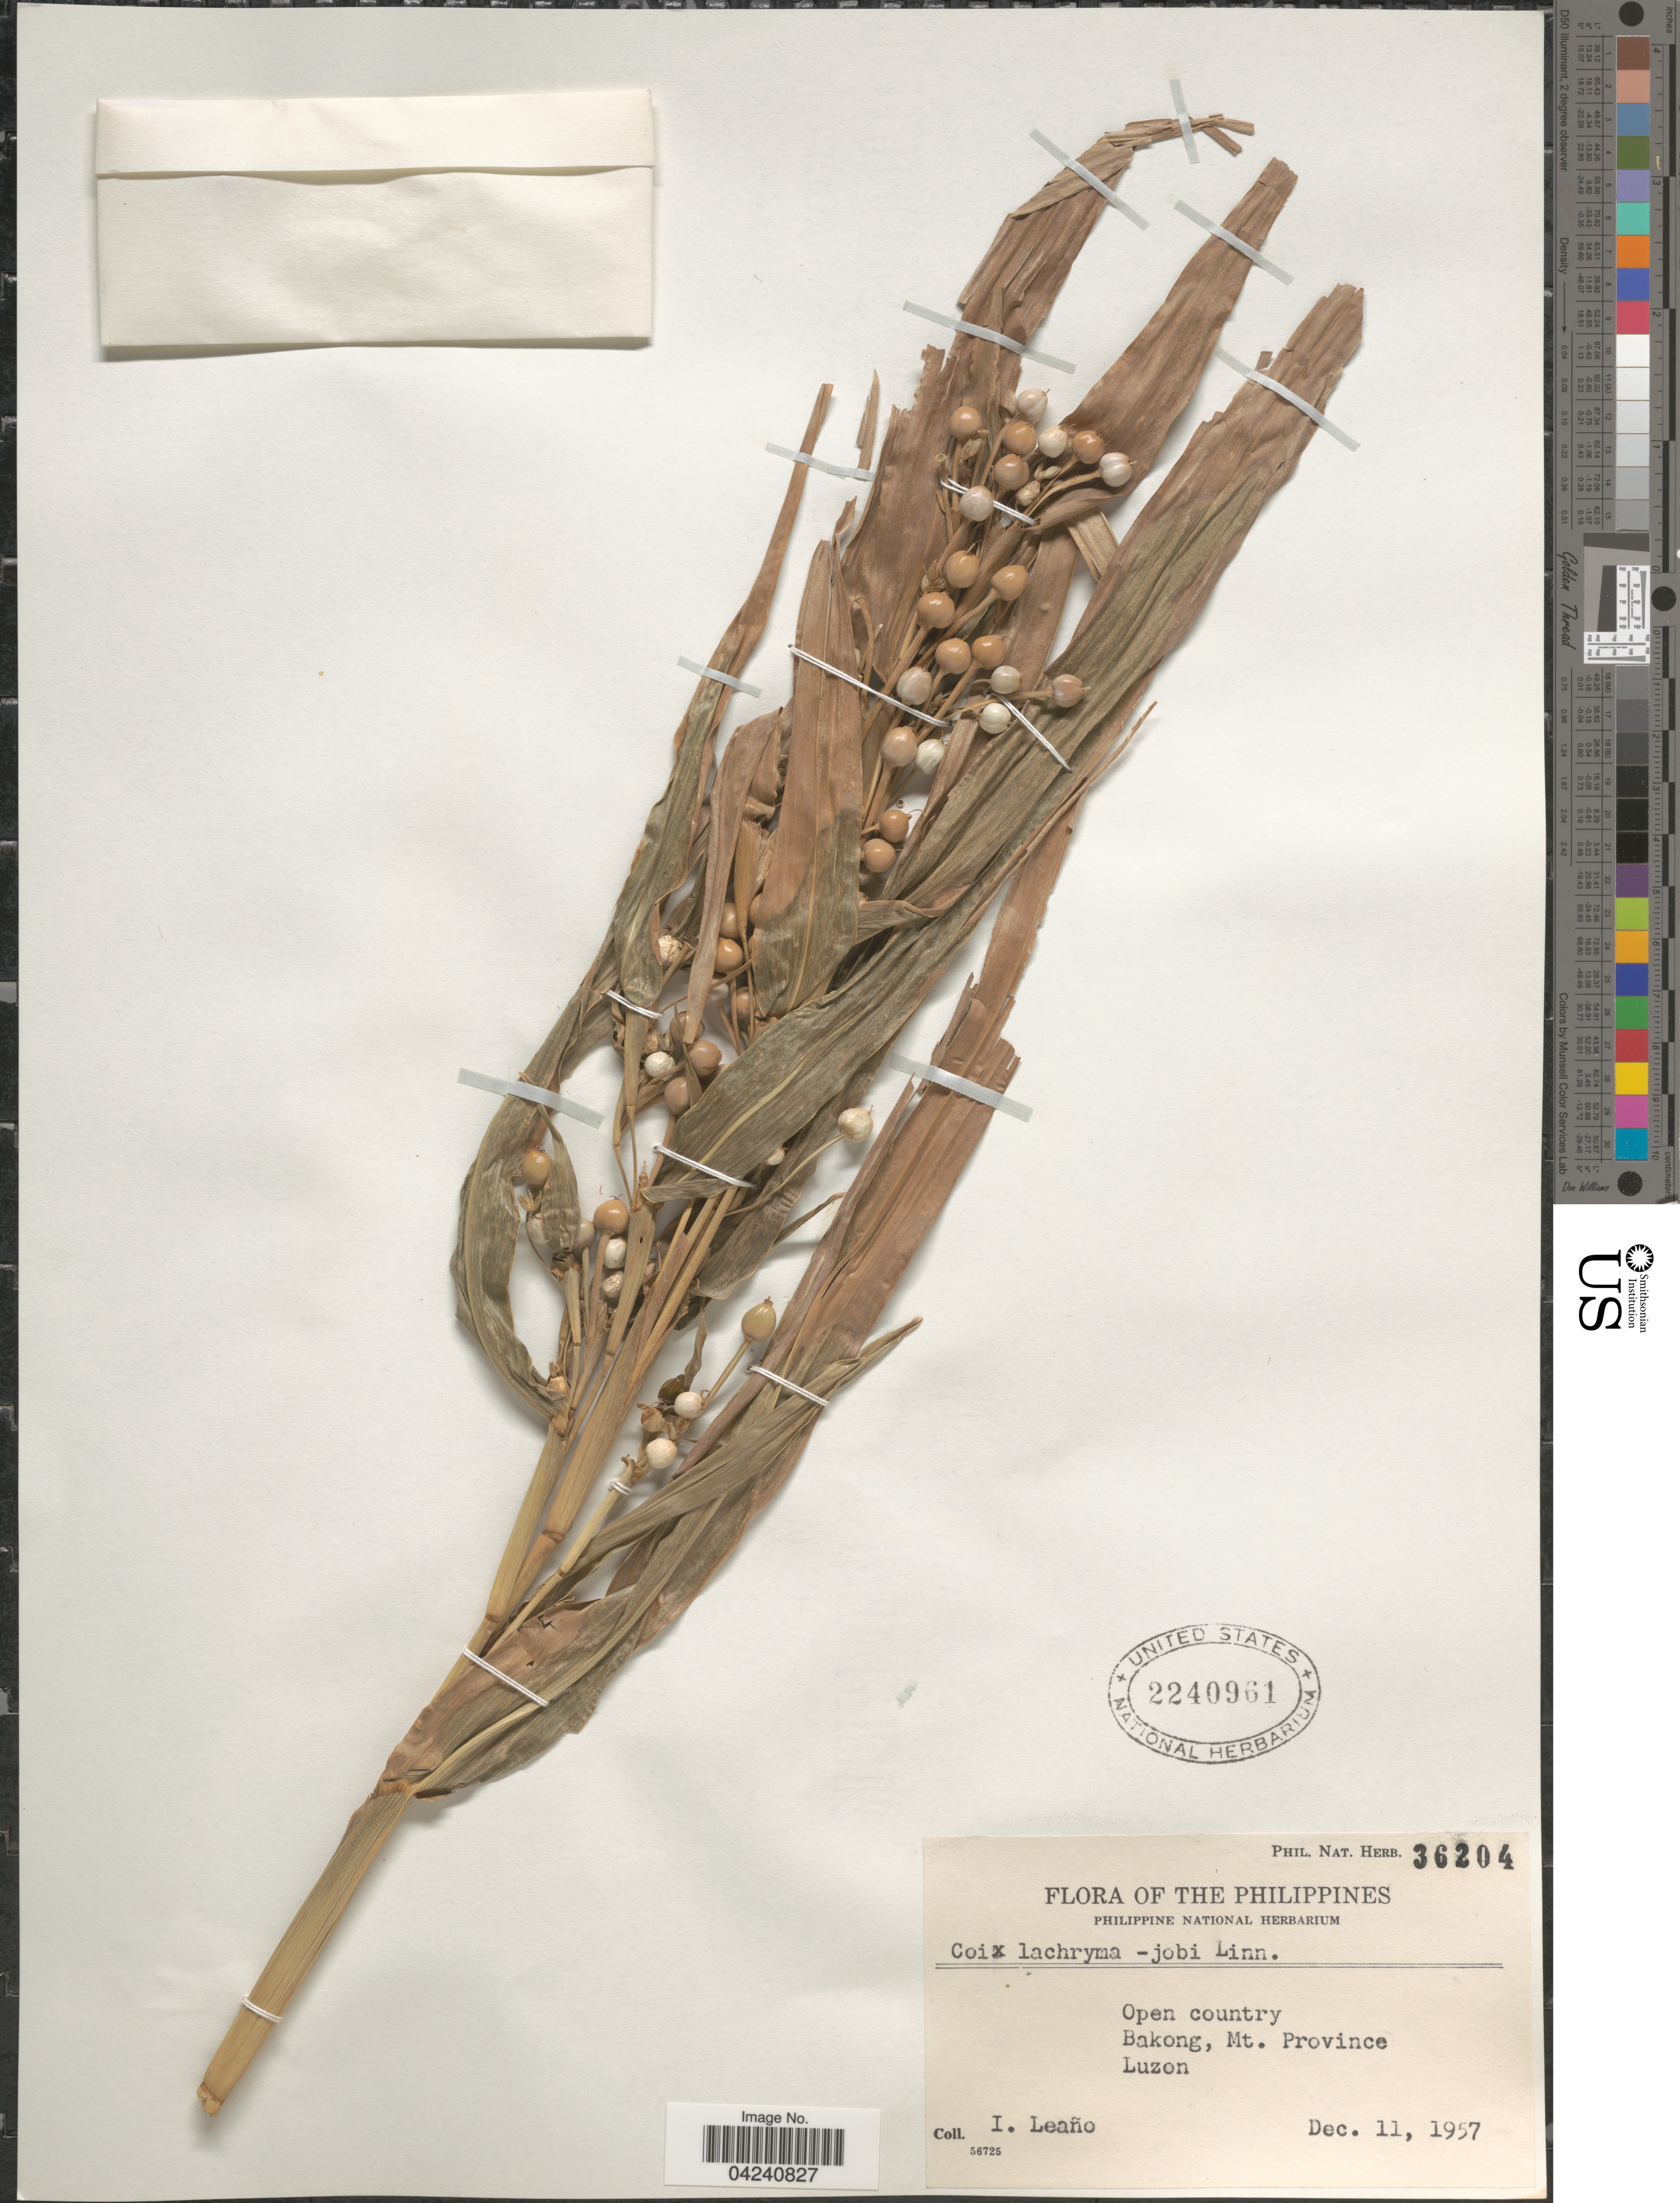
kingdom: Plantae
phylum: Tracheophyta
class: Liliopsida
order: Poales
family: Poaceae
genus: Coix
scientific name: Coix lacryma-jobi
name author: L.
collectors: I. Leano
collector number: Phil. Nat. Herb. 36204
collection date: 1957-12-11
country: Philippines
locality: Open country. Bakong, Mt. Province. Luzon.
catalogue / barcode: US 2240961